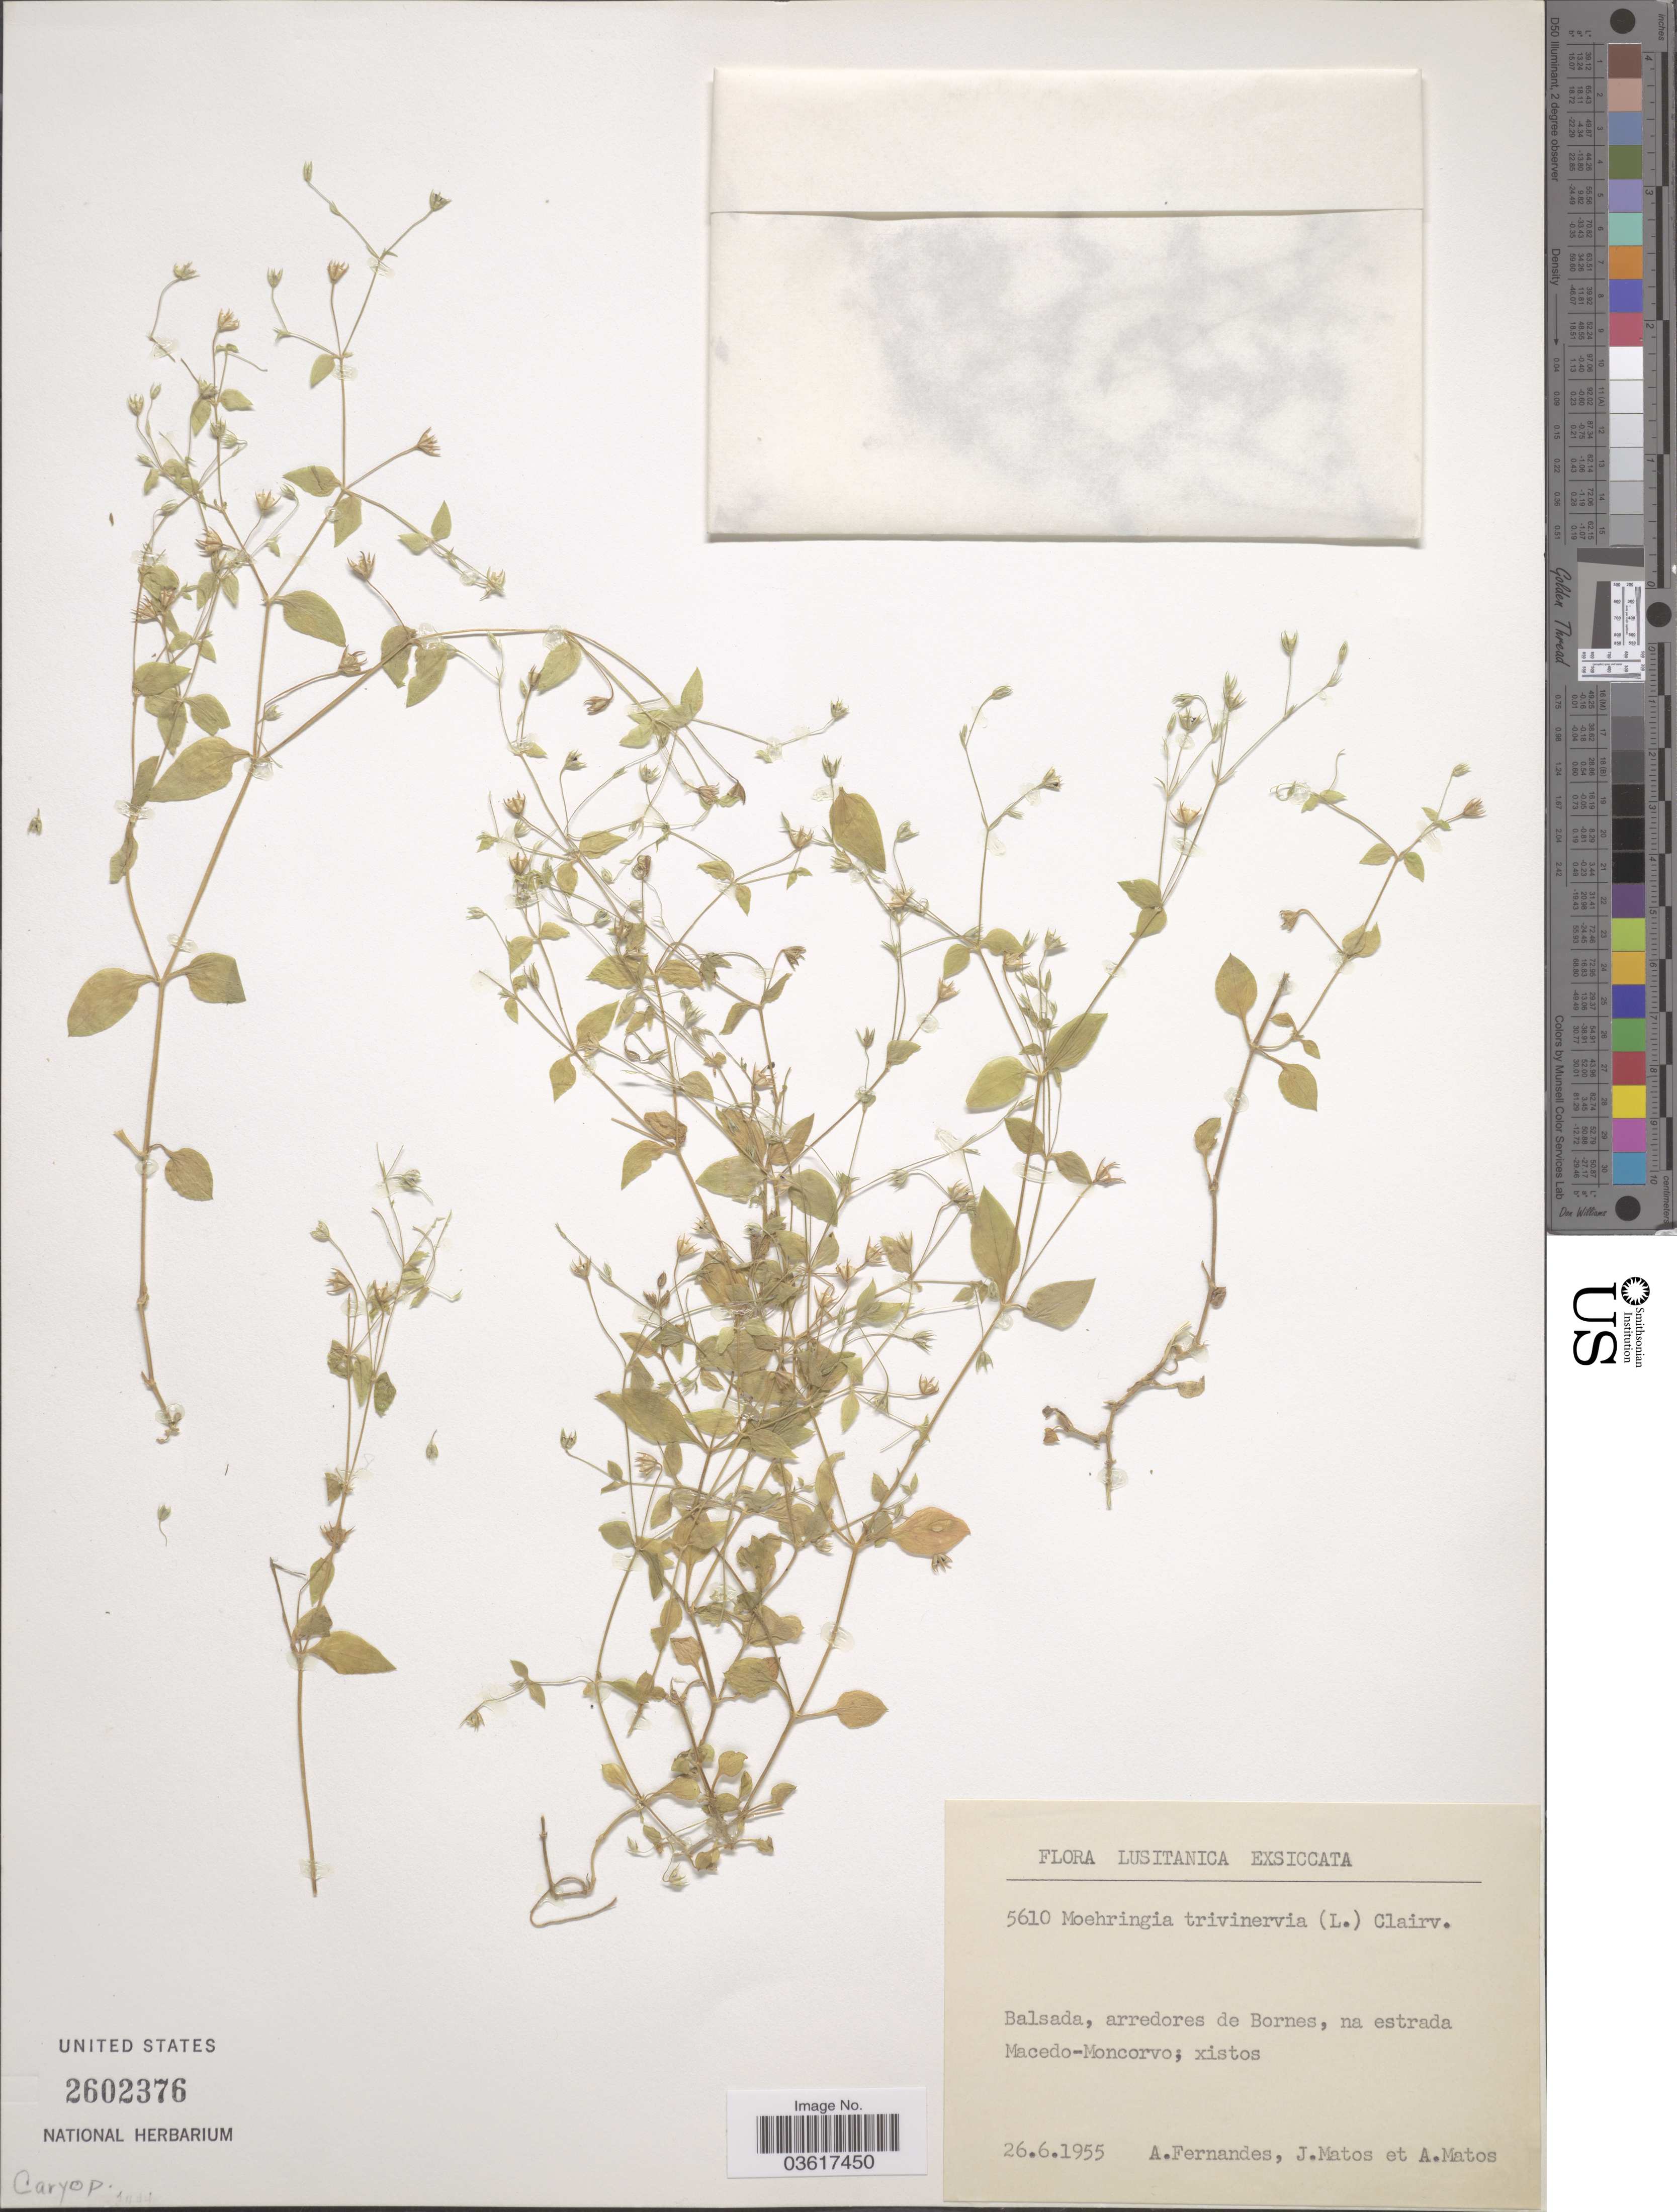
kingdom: Plantae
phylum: Tracheophyta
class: Magnoliopsida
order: Caryophyllales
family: Caryophyllaceae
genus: Moehringia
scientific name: Moehringia trinervia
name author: (L.) Clairv.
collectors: A. Fernandes, J. Matos & A. Matos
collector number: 5610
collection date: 1955-06-26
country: Portugal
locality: Lusitanica. Balsada, arredores de Bornes, na estrada Macedo-Moncorvo; xistos.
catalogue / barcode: US 2602376